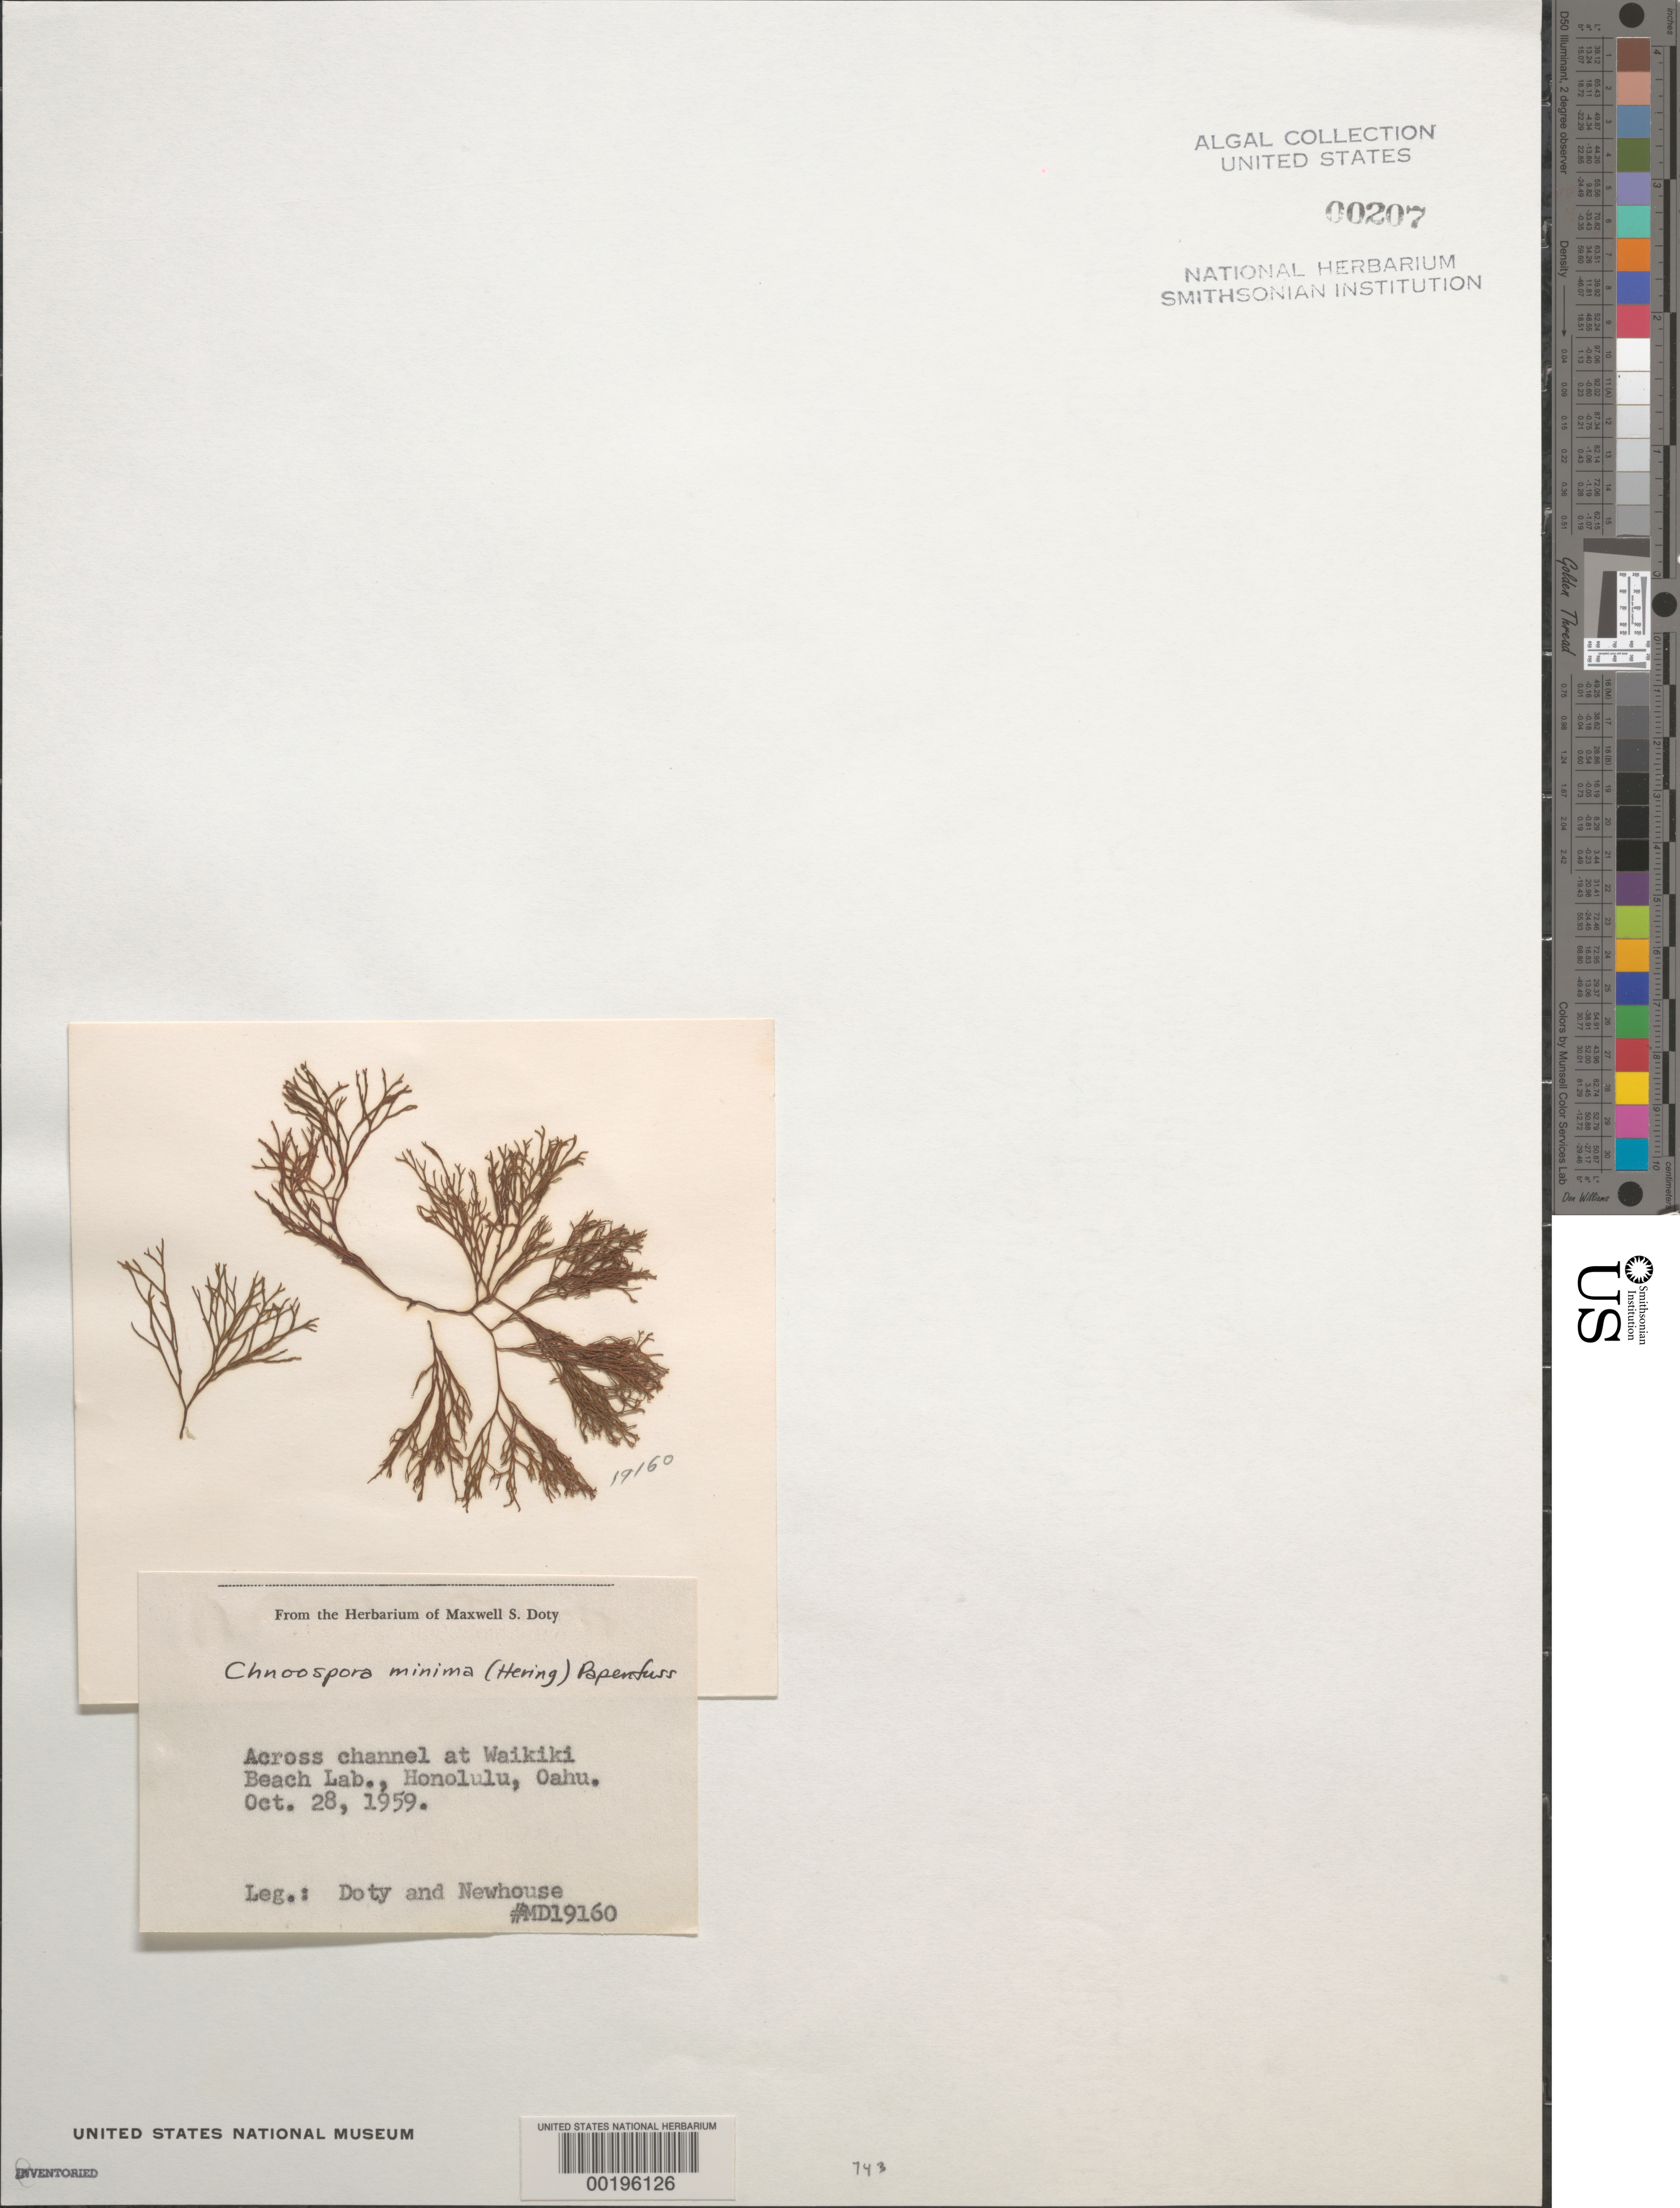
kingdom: Chromista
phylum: Ochrophyta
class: Phaeophyceae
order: Scytosiphonales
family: Scytosiphonaceae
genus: Chnoospora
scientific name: Chnoospora minima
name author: (Hering) Papenf.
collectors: M. S. Doty & W. J. Newhouse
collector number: MSD 19160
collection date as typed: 28 Oct 1959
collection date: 1959-10-28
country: United States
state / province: Hawaii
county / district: Honolulu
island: Oahu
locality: Honolulu, Waikiki Beach Laboratory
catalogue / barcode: US 207